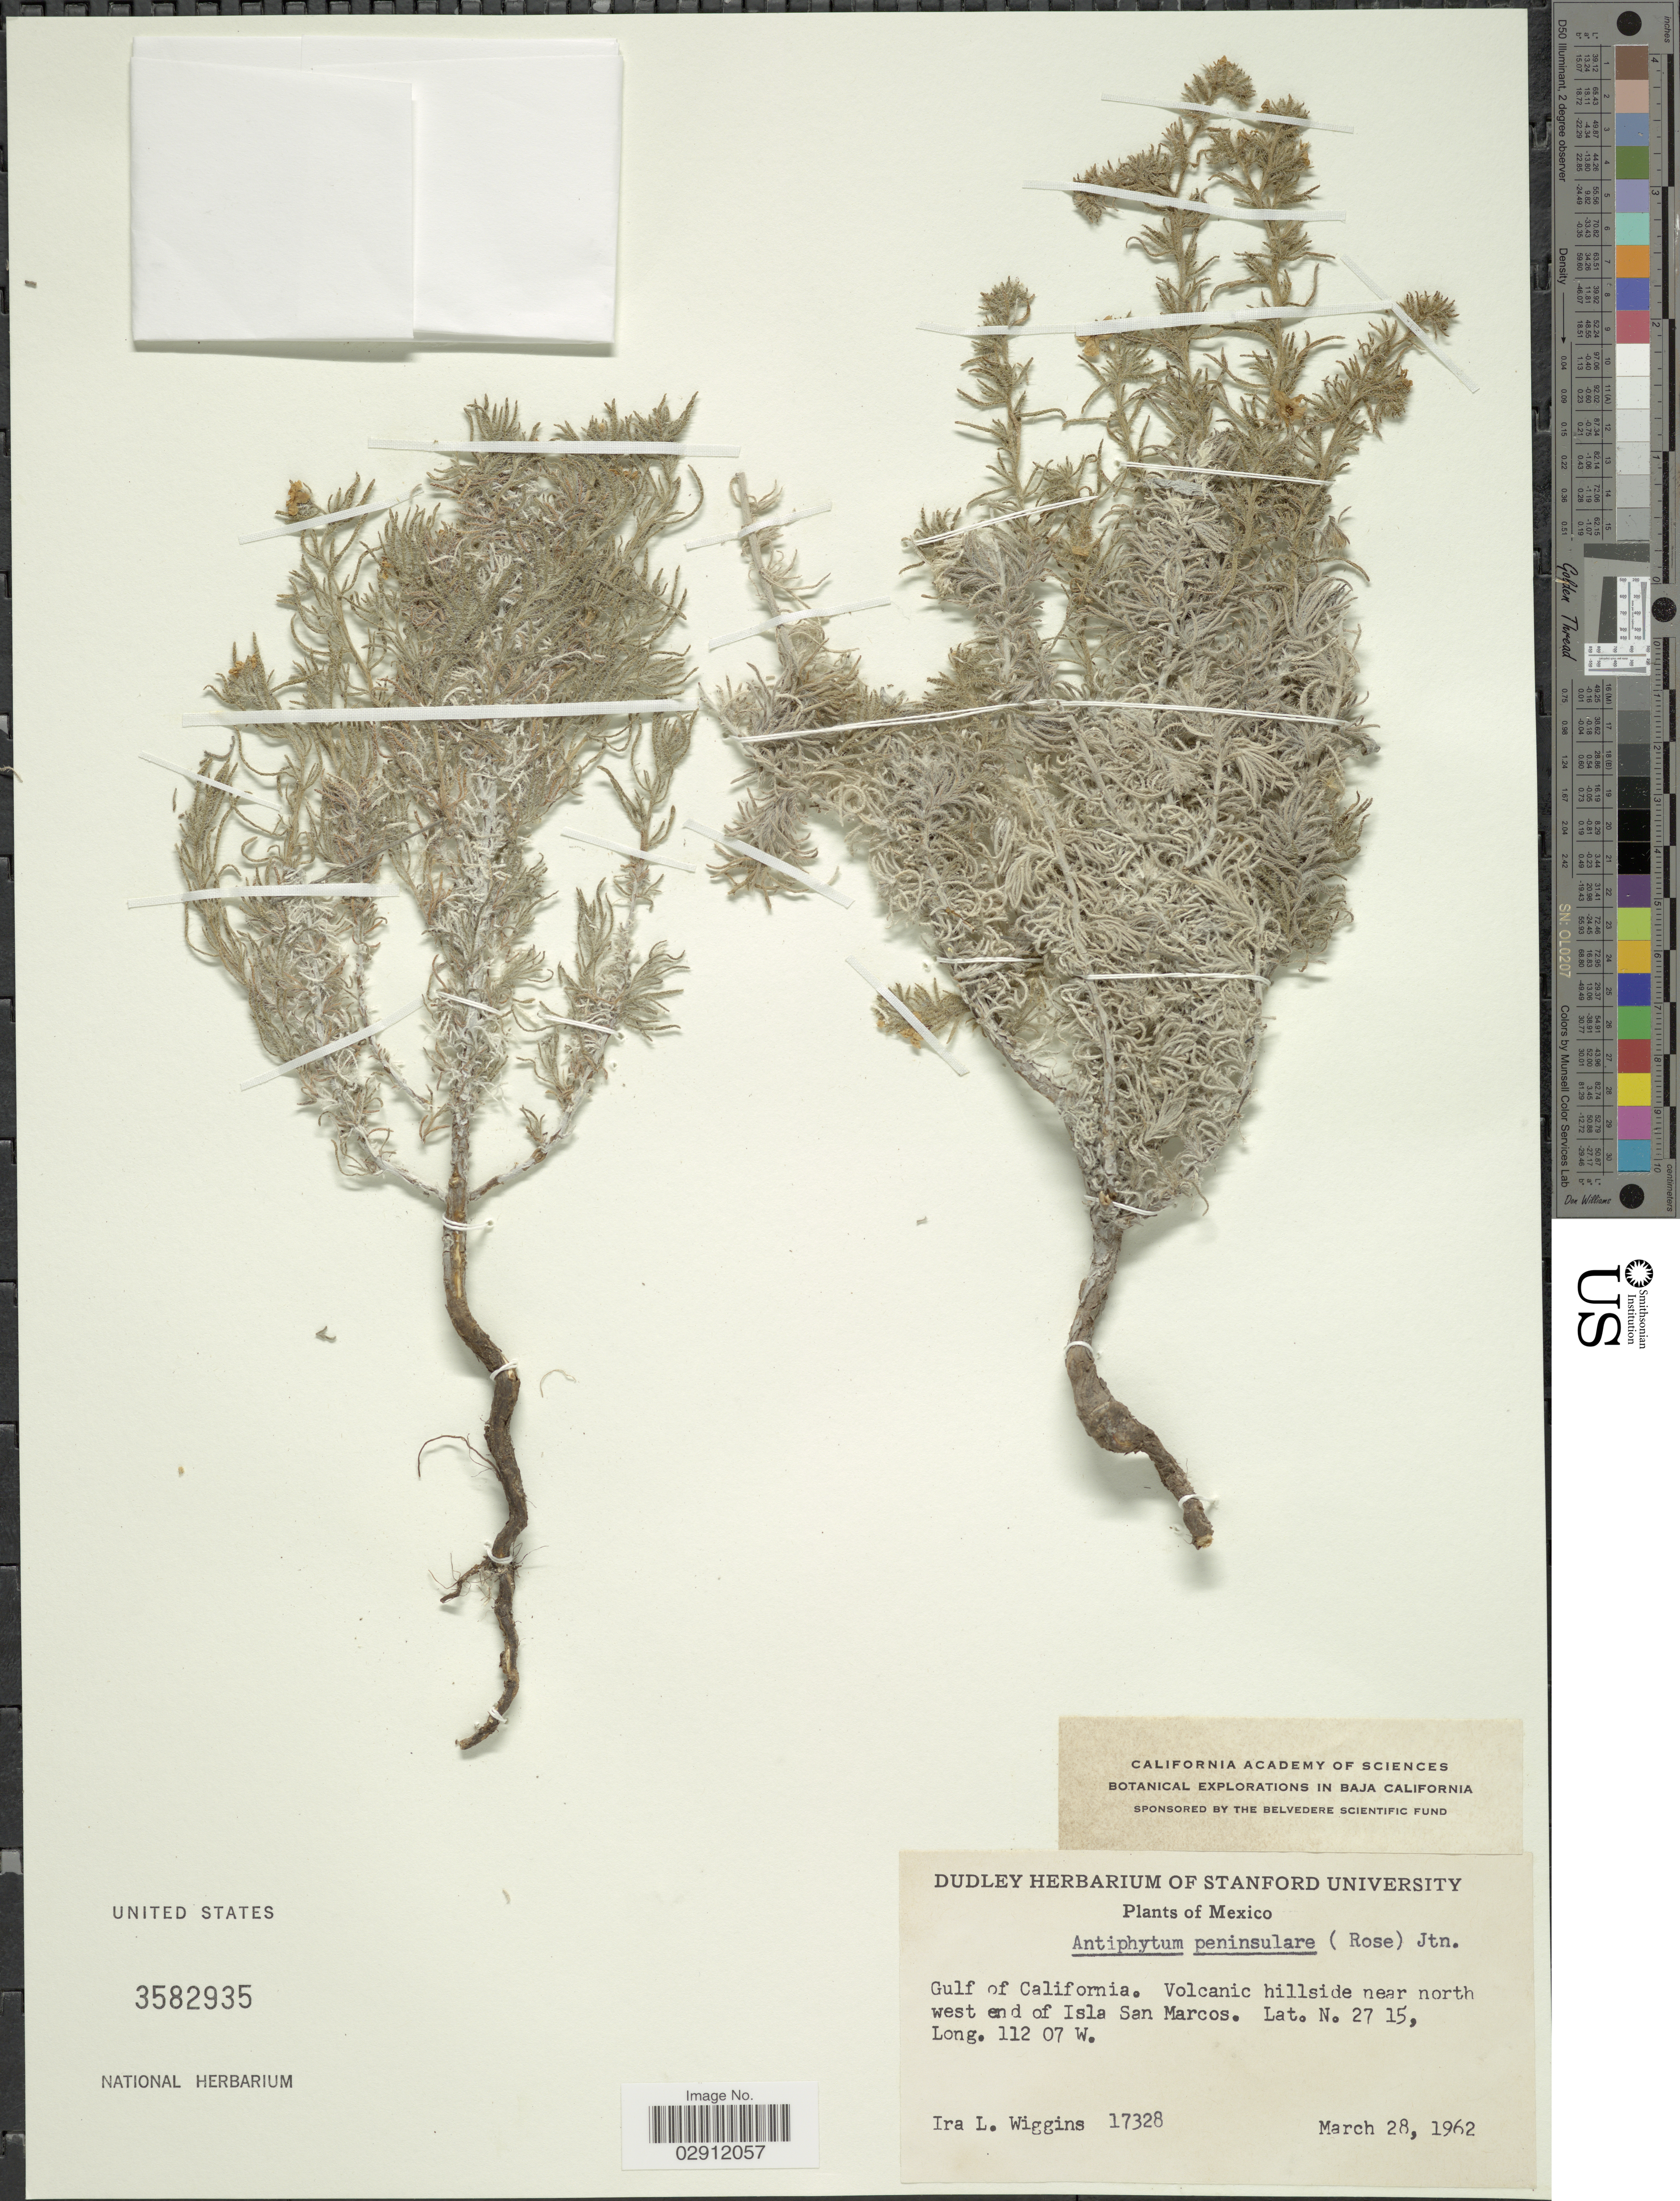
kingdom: Plantae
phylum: Tracheophyta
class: Magnoliopsida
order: Boraginales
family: Boraginaceae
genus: Antiphytum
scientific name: Antiphytum peninsulare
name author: I.M. Johnst.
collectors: I. L. Wiggins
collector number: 17328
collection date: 1962-03-28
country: Mexico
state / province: Baja California Sur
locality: Gulf of California. Volcanic hillside near north west end of Isla San Marcos.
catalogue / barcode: US 3582935